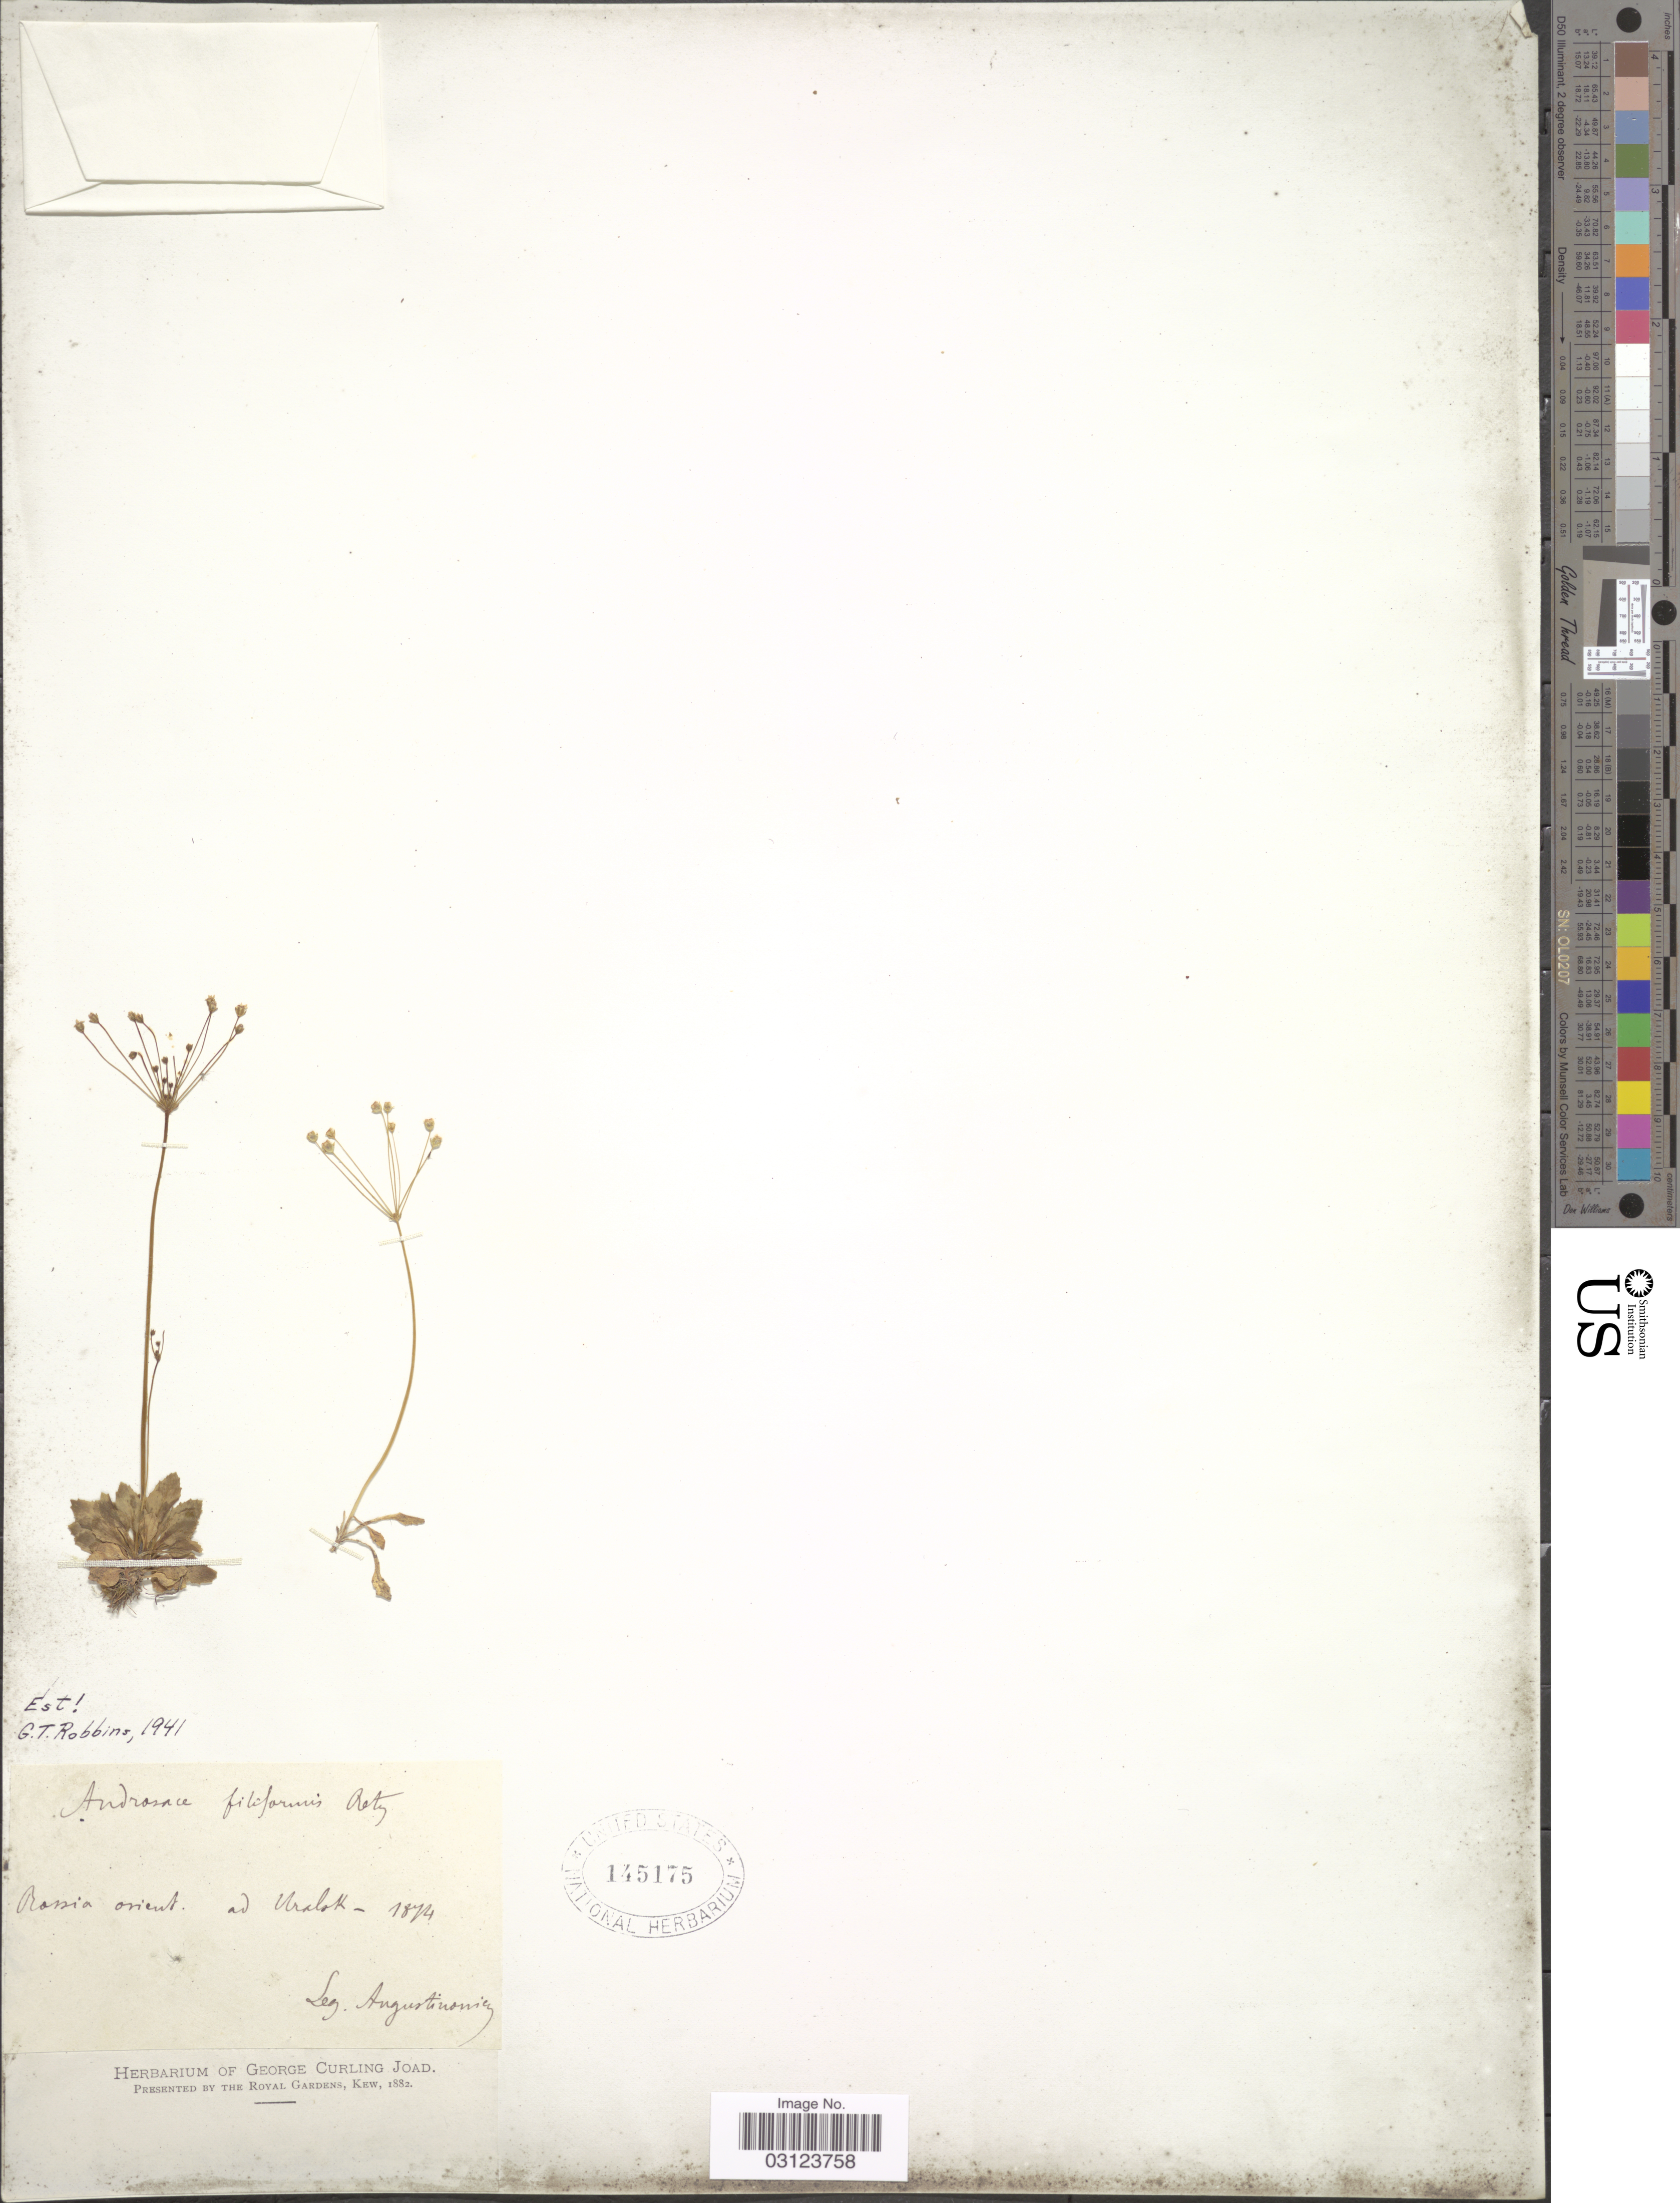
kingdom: Plantae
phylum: Tracheophyta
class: Magnoliopsida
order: Ericales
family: Primulaceae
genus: Androsace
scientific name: Androsace filiformis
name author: Retz.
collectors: Augustinowicz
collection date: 1874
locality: Rossia orient. ad Uralsk.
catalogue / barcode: US 145175